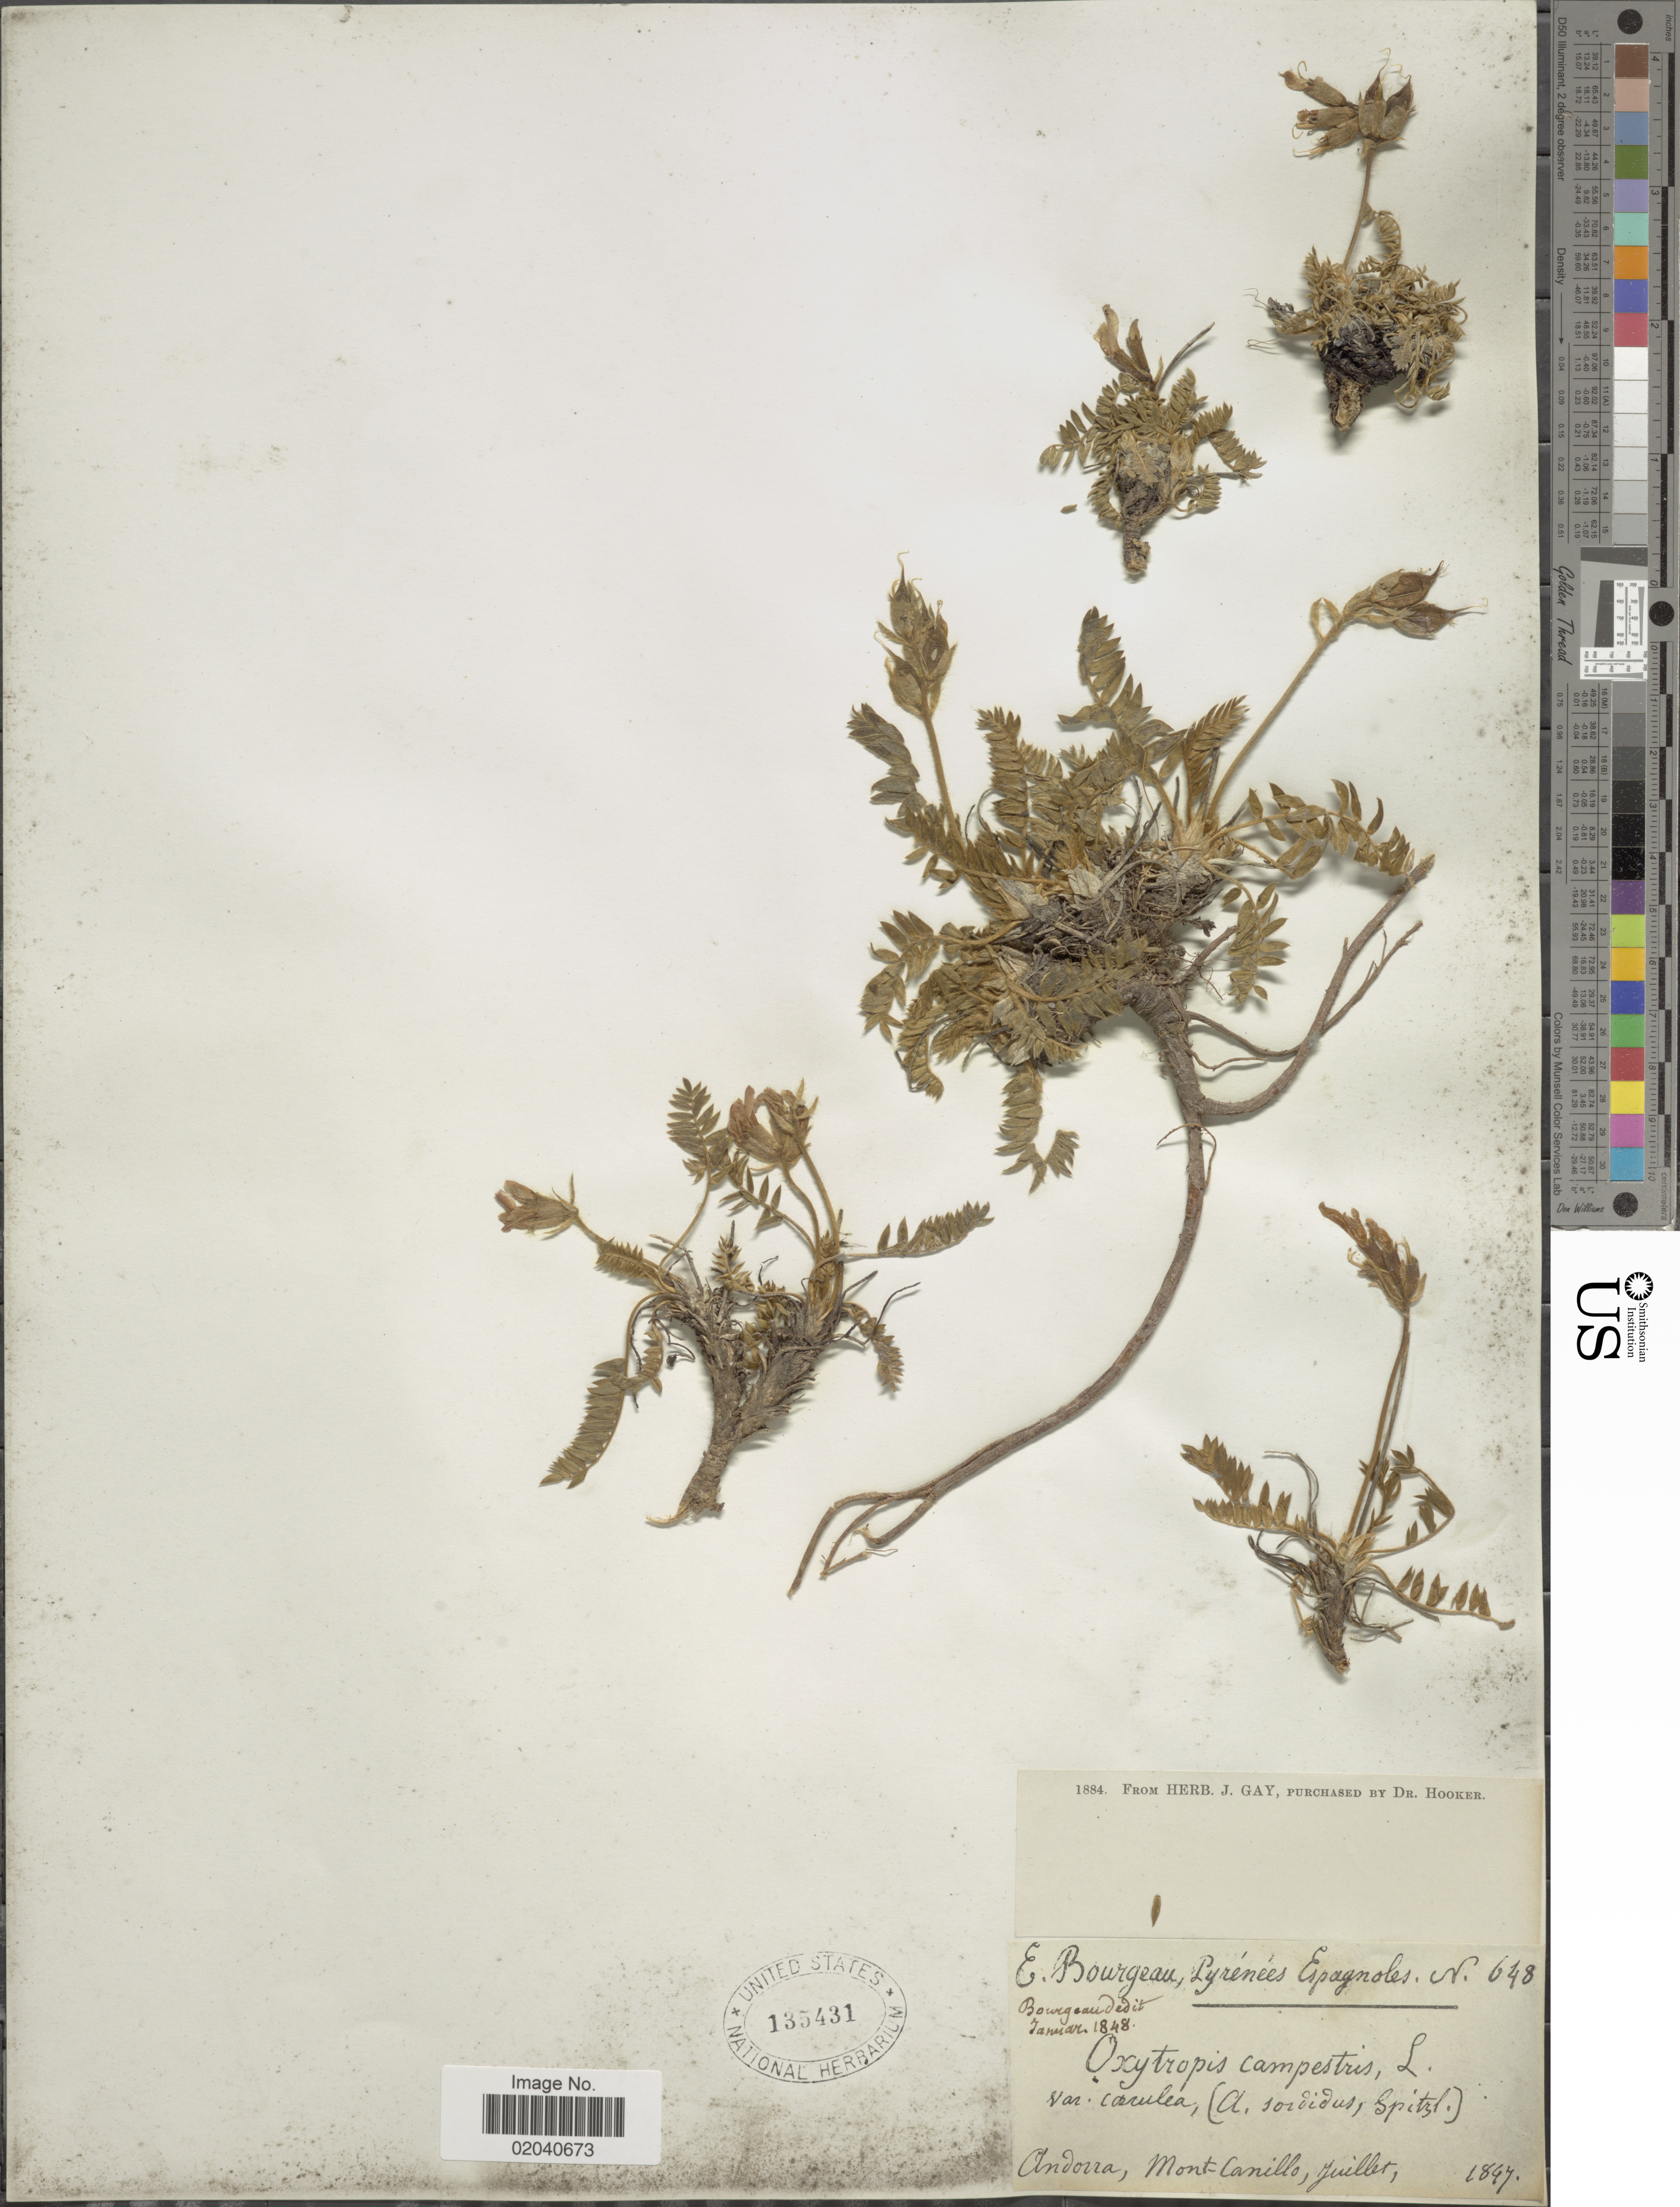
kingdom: Plantae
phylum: Tracheophyta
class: Magnoliopsida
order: Fabales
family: Fabaceae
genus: Oxytropis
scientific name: Oxytropis campestris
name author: (L.) DC.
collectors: E. Bourgeau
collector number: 648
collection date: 1847-07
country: Spain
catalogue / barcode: US 135431